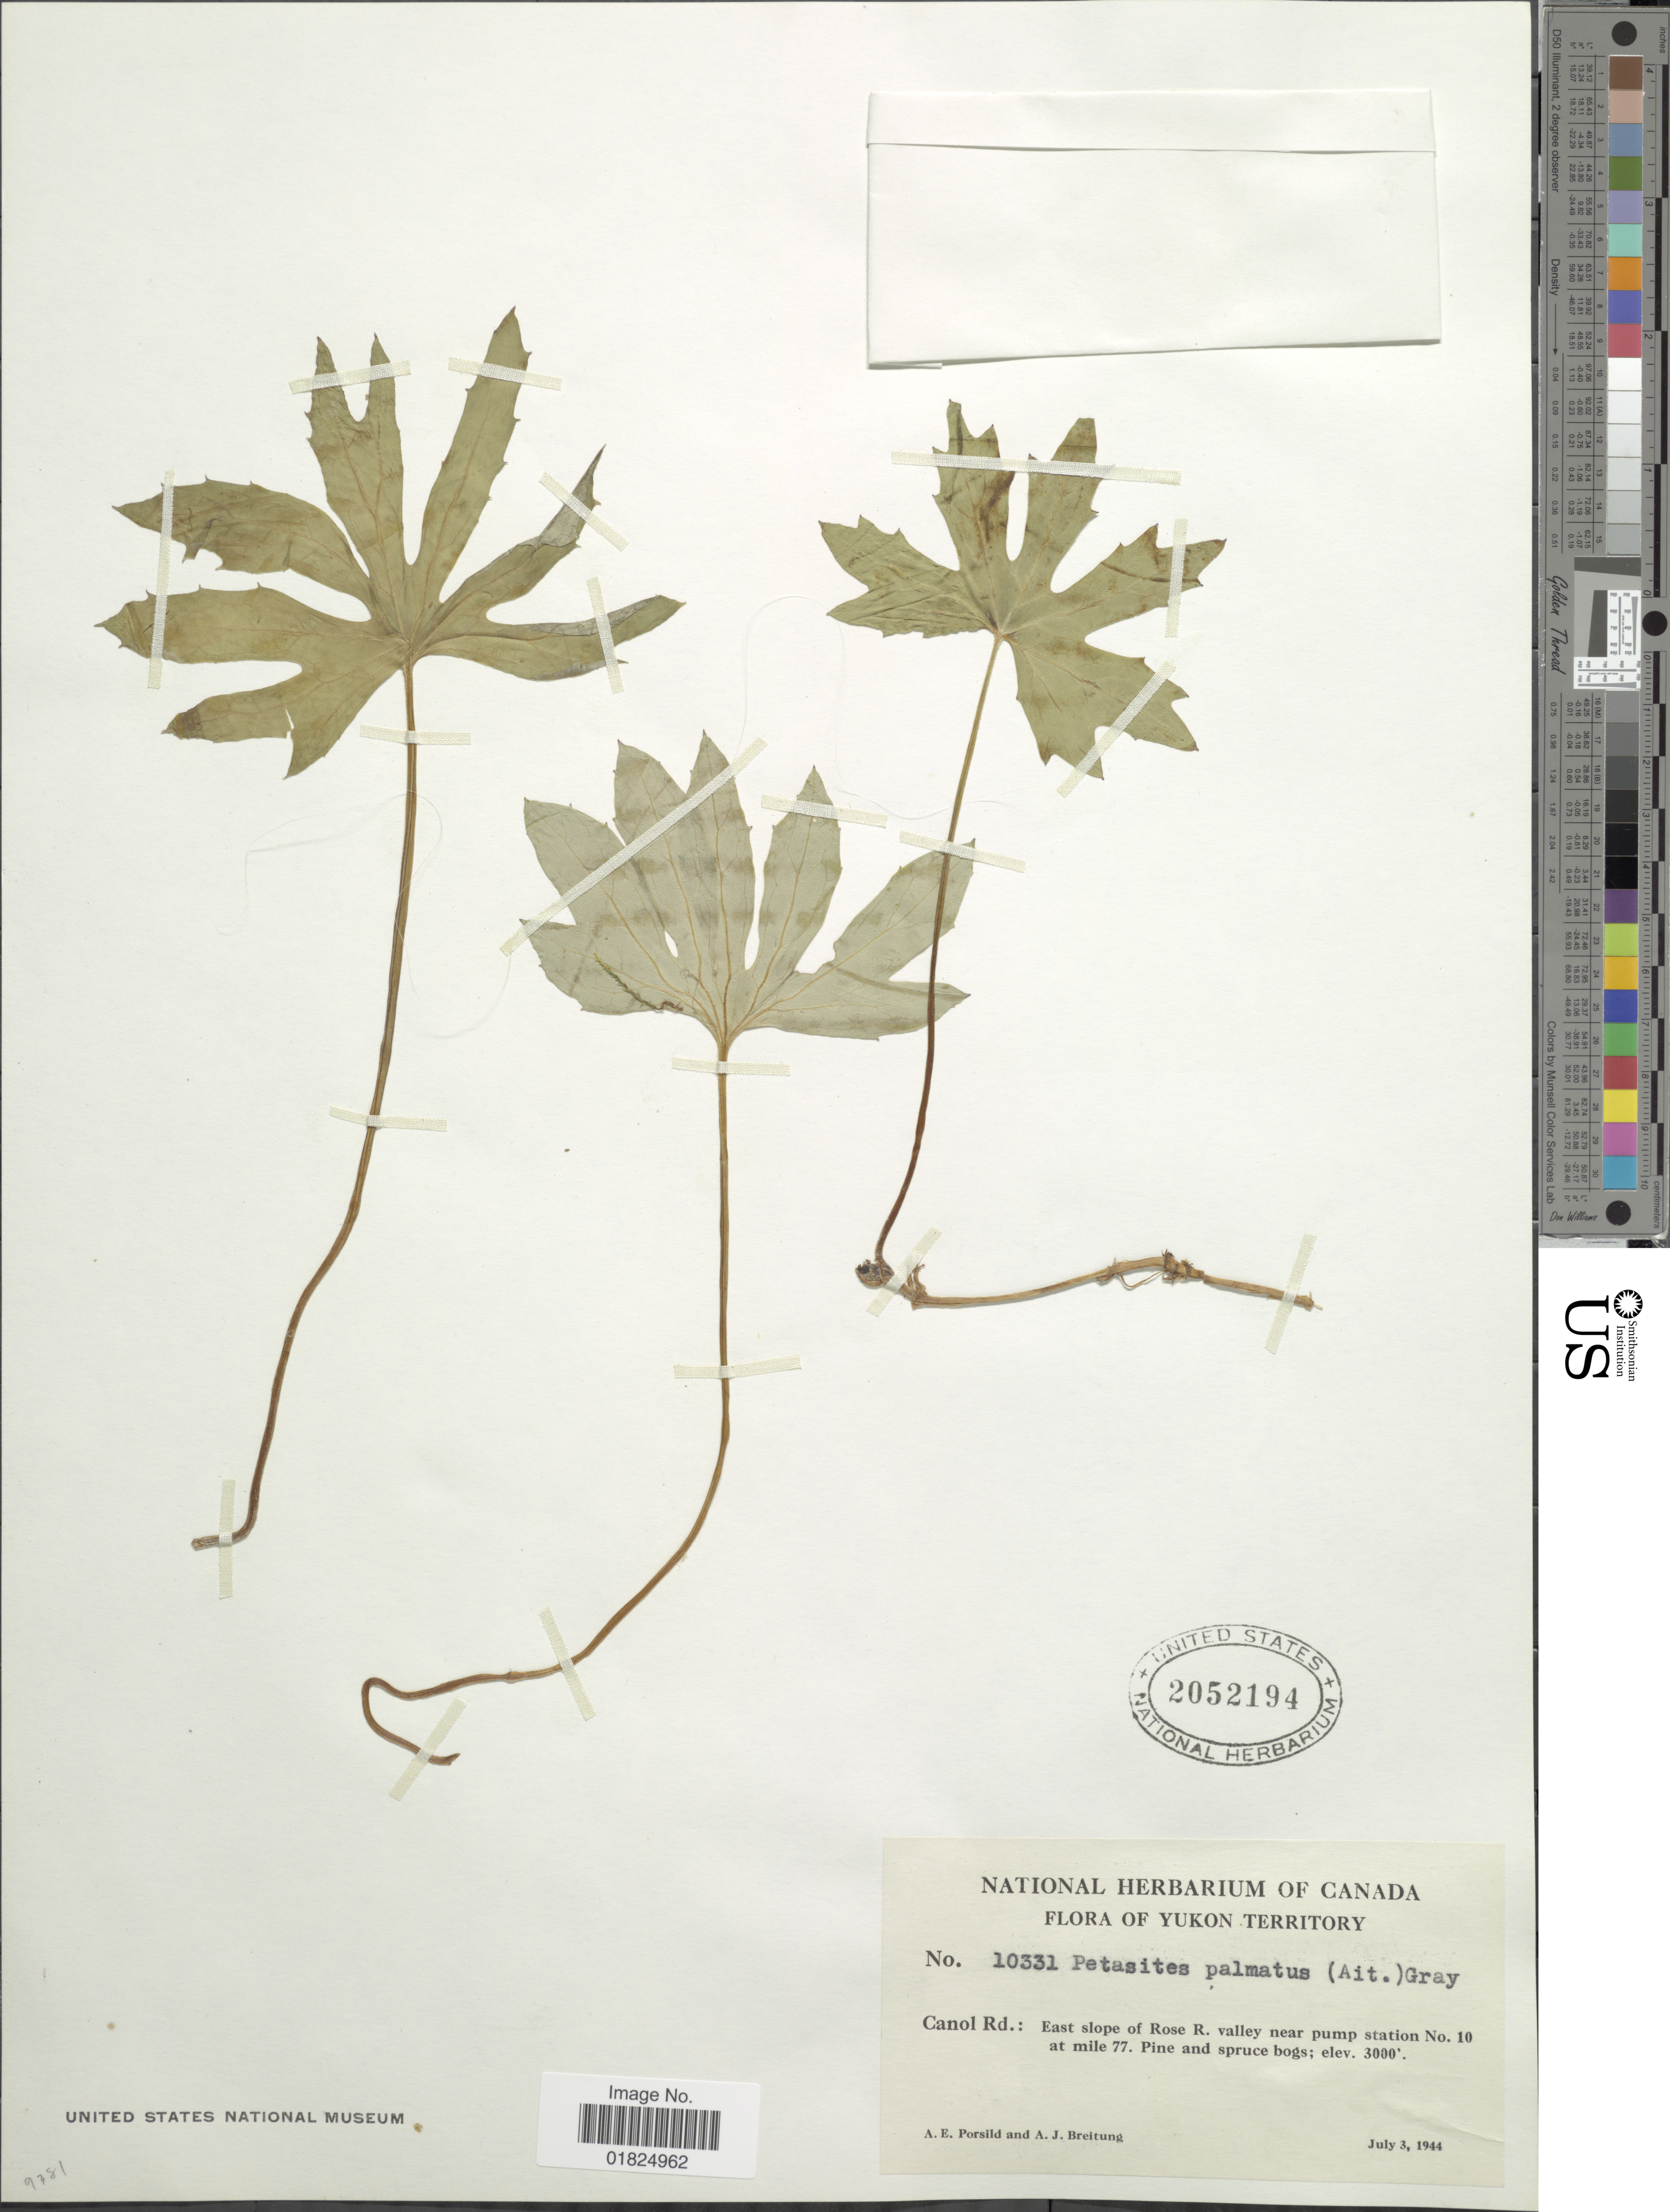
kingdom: Plantae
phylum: Tracheophyta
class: Magnoliopsida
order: Asterales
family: Asteraceae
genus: Petasites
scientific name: Petasites frigidus var. palmatus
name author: (Aiton) Cronq.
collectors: A. E. Porsild & A. Breitung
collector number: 10331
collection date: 1944-07-03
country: Canada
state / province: Yukon Territory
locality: Yukon Territory. Canol Rd.: East slope of Rose R. valley near pump station No. 10 at mile 77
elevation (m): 914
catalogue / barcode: US 2052194